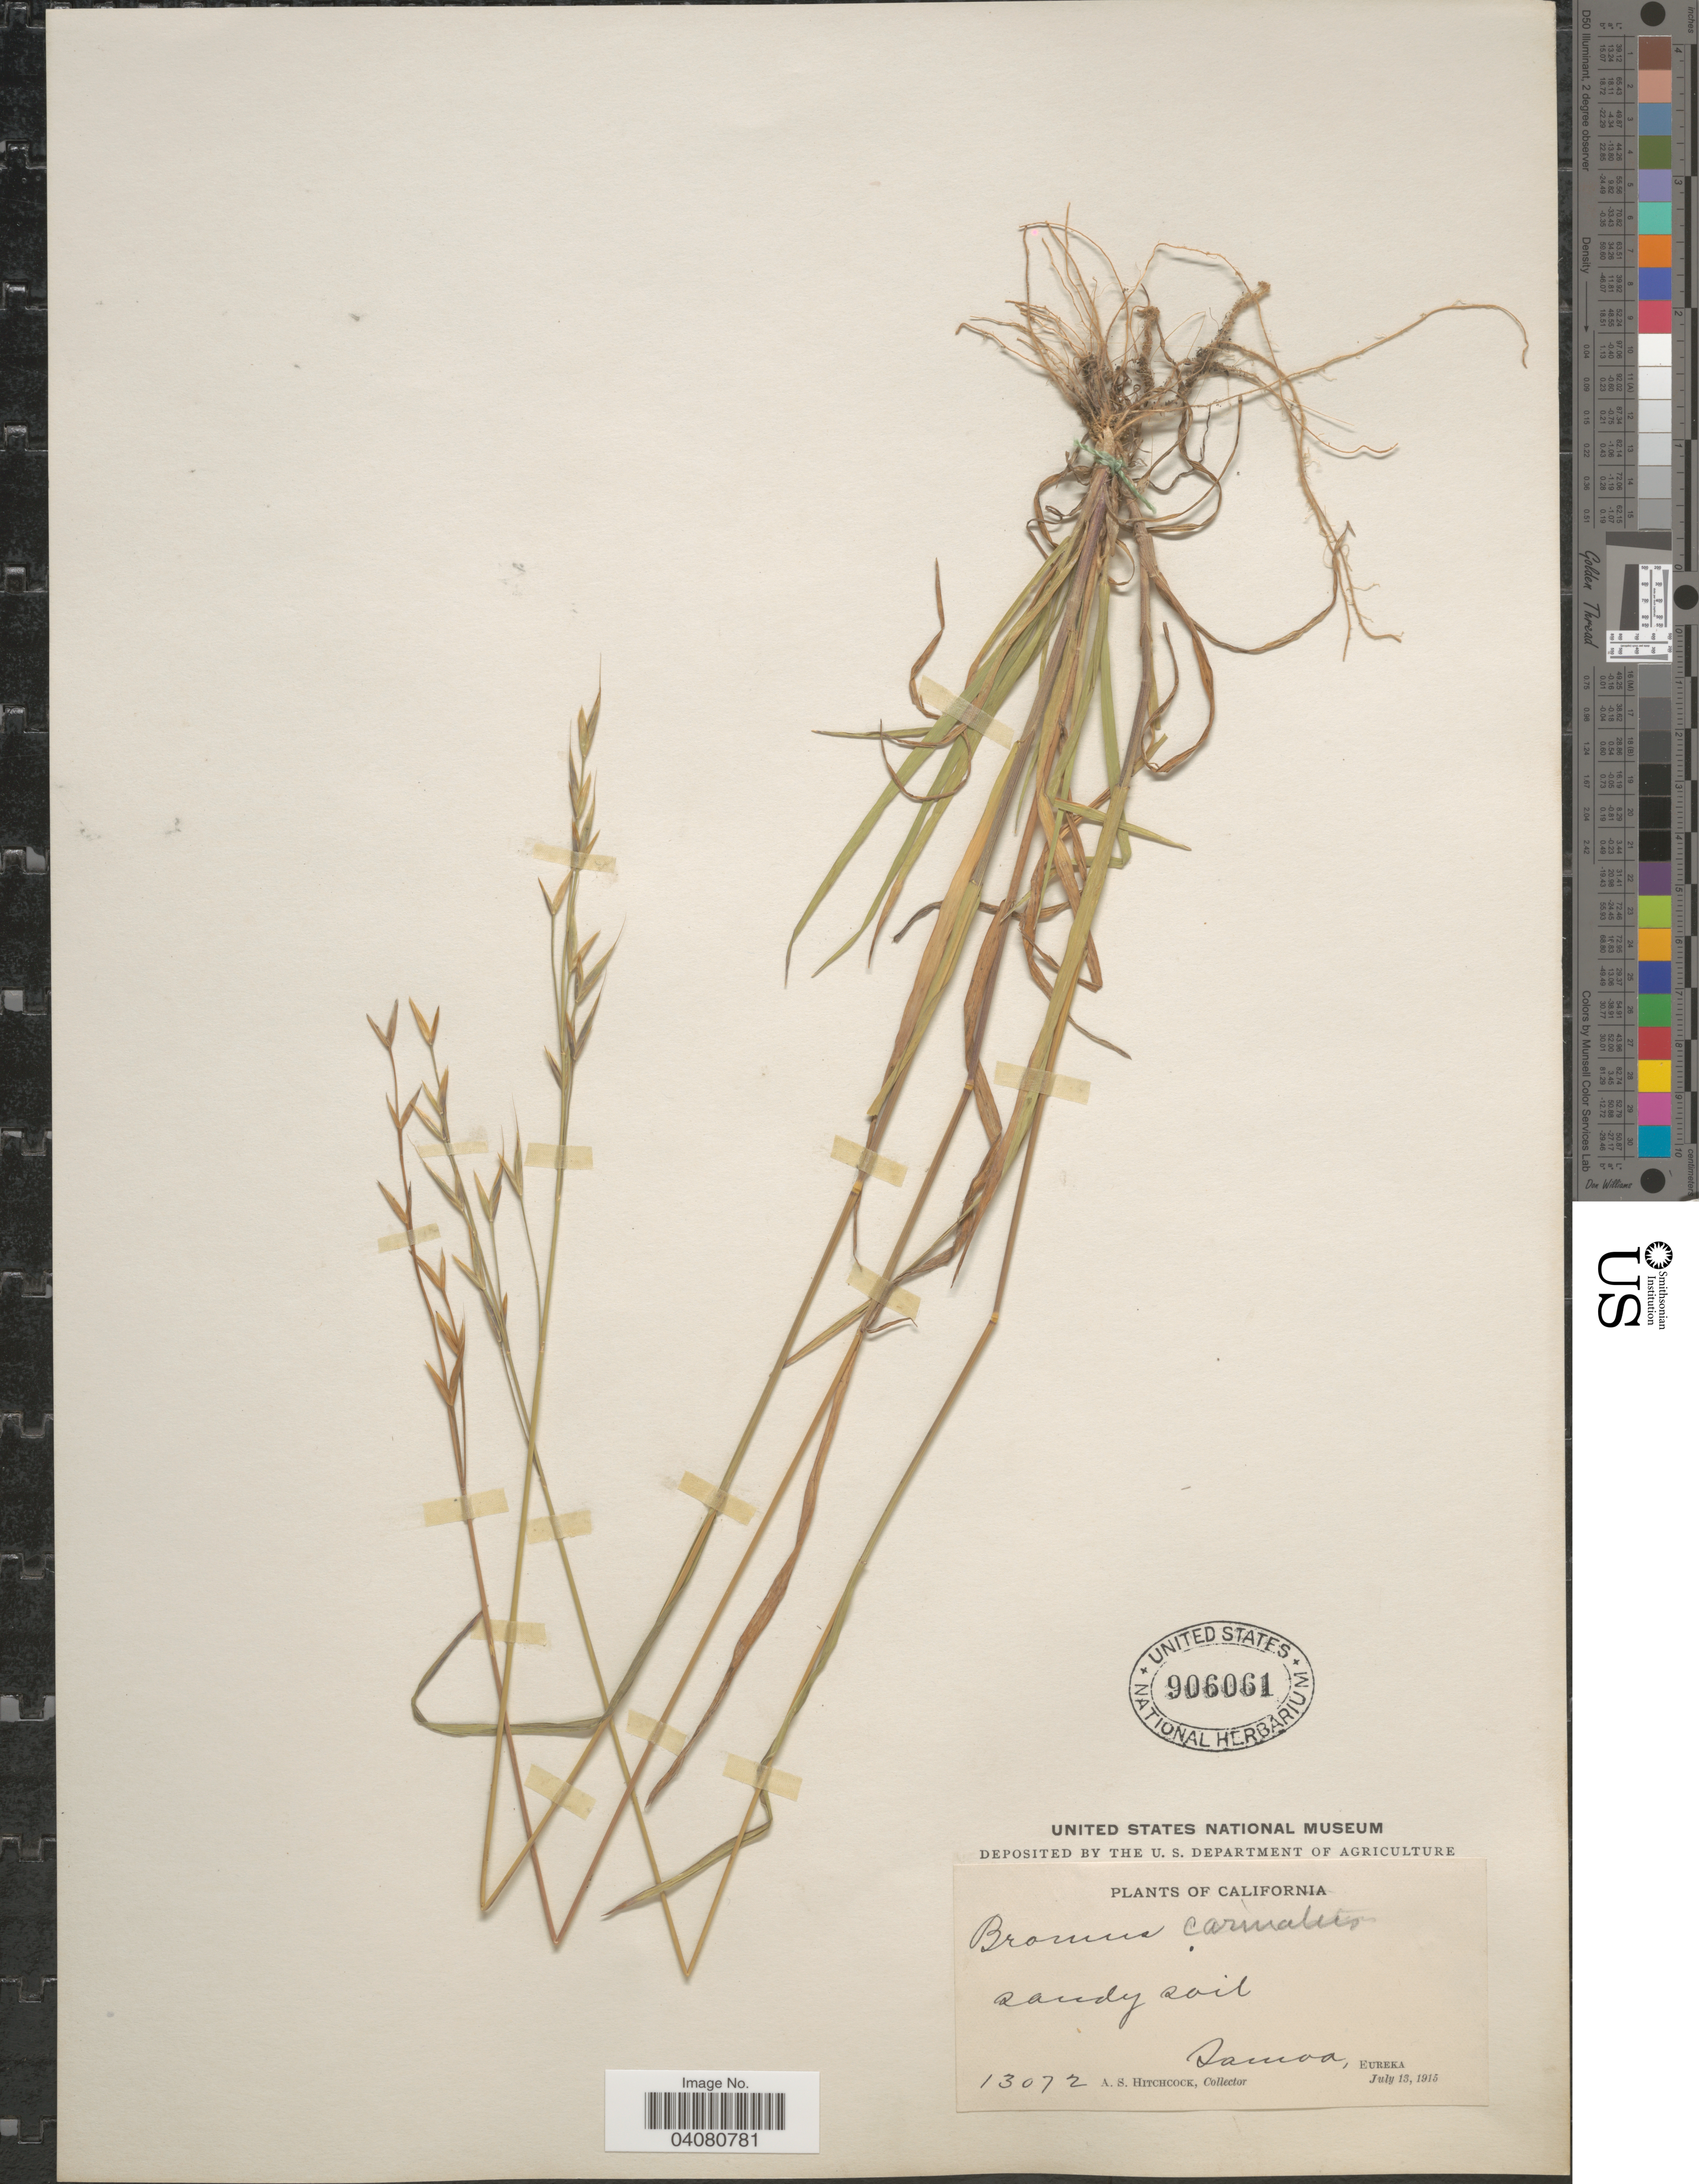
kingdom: Plantae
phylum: Tracheophyta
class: Liliopsida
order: Poales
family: Poaceae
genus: Bromus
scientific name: Bromus carinatus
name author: Hook. & Arn.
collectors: A. S. Hitchcock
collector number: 13072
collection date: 1915-07-13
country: United States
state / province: California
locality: Samoa, Eureka.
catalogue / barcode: US 906061